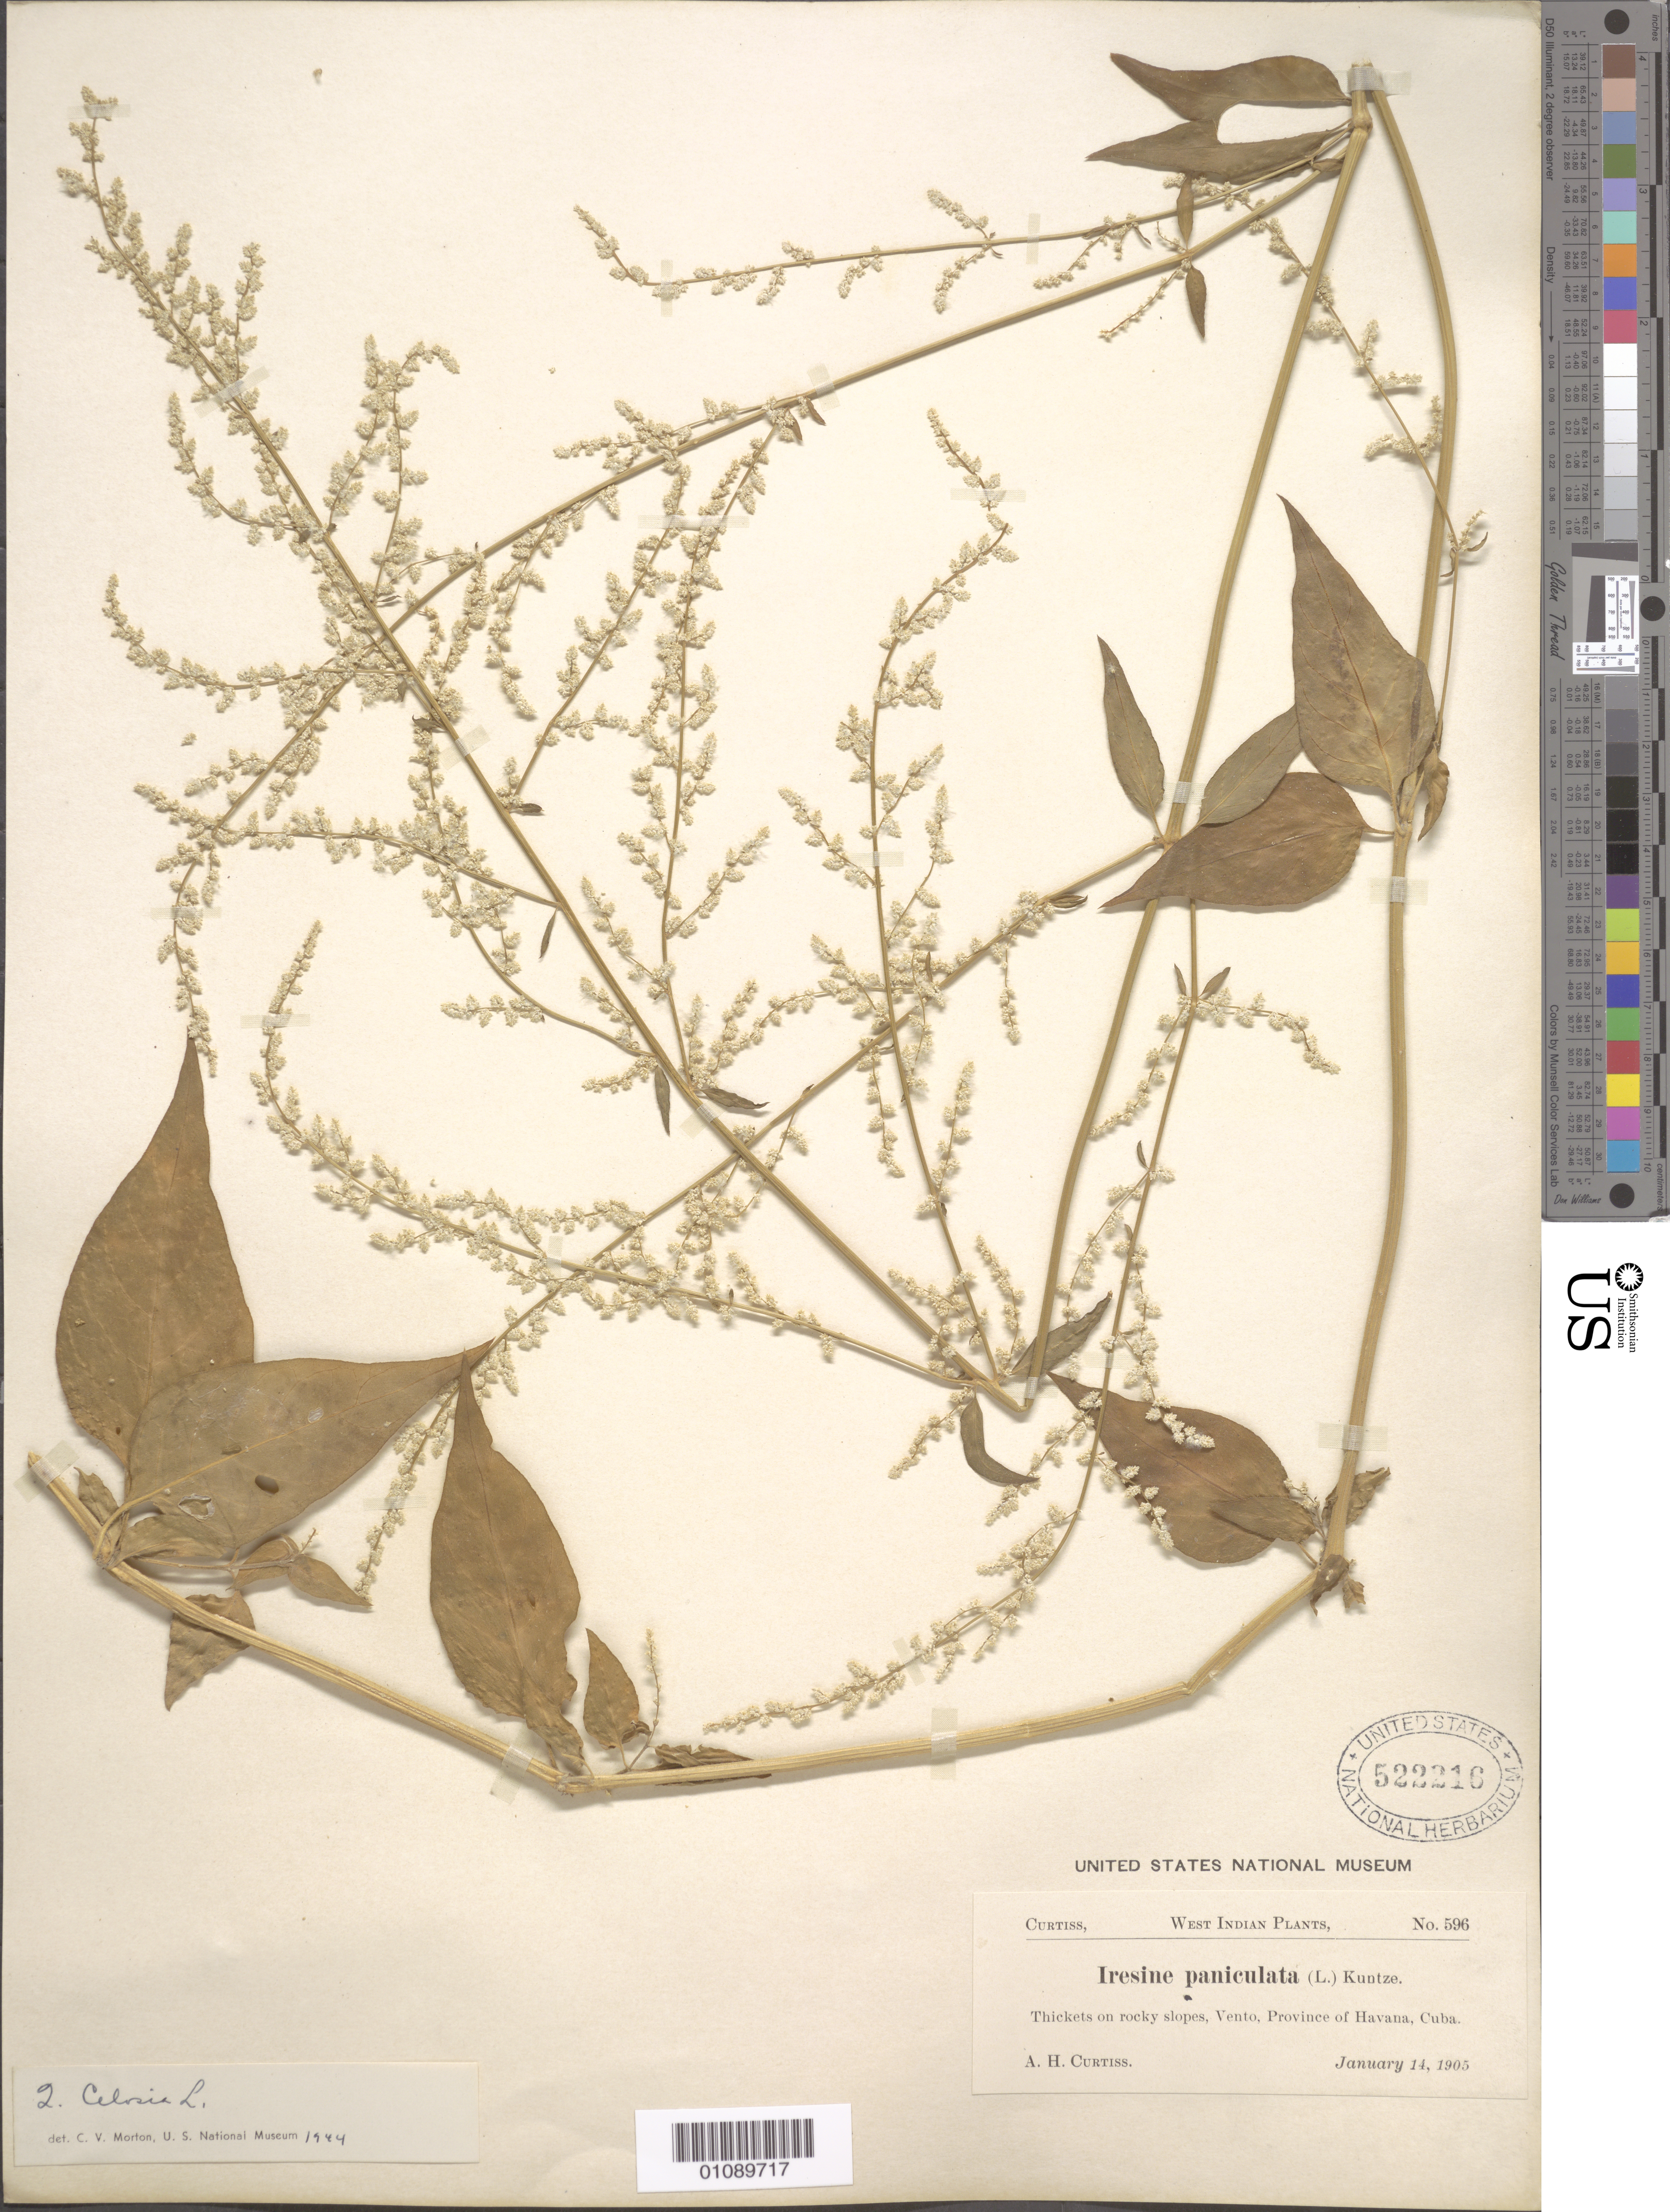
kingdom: Plantae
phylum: Tracheophyta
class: Magnoliopsida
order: Caryophyllales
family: Amaranthaceae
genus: Iresine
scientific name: Iresine paniculata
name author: (L.) Kuntze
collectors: A. H. Curtiss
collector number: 596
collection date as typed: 14 Jan 1905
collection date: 1905-01-14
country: Cuba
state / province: La Habana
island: Cuba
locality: Vento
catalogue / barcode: US 522216